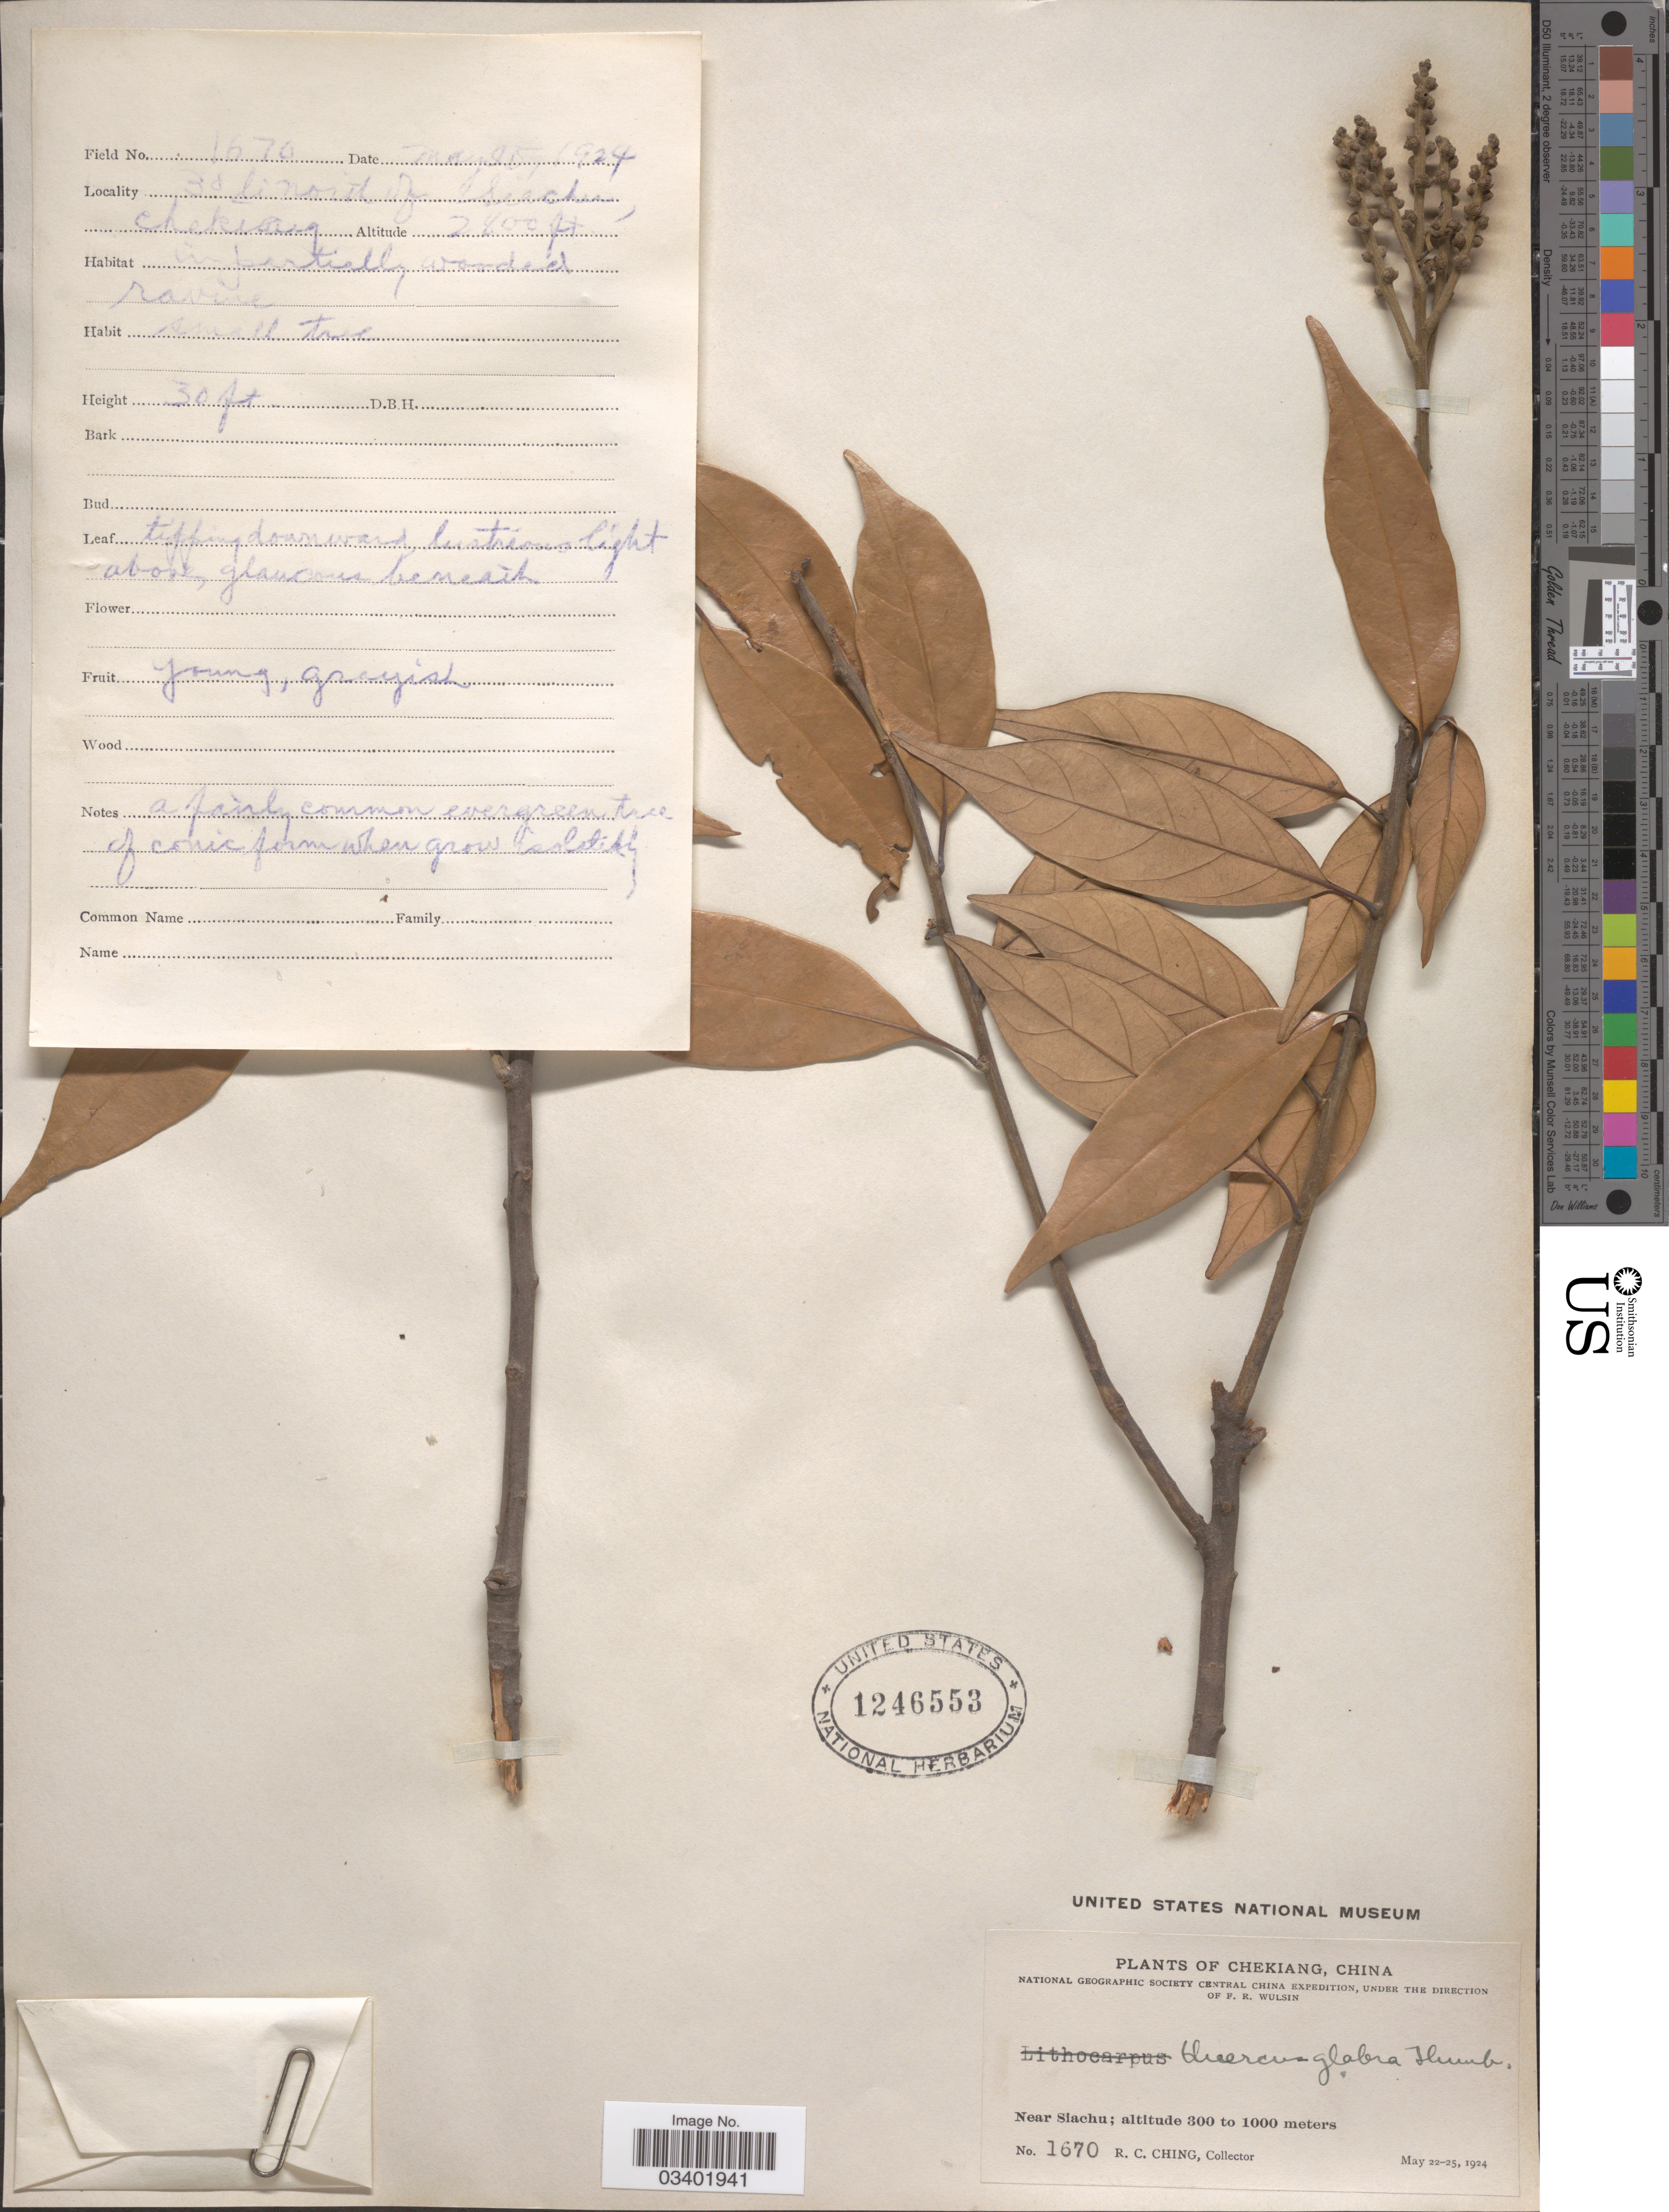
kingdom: Plantae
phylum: Tracheophyta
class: Magnoliopsida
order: Fagales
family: Fagaceae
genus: Lithocarpus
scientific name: Lithocarpus glaber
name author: (Thunb.) Nakai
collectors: R. C. Ching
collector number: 1670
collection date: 1924-05-25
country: China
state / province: Zhejiang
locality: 38 li. north of Siachu, Chekiang.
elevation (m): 853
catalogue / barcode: US 1246553